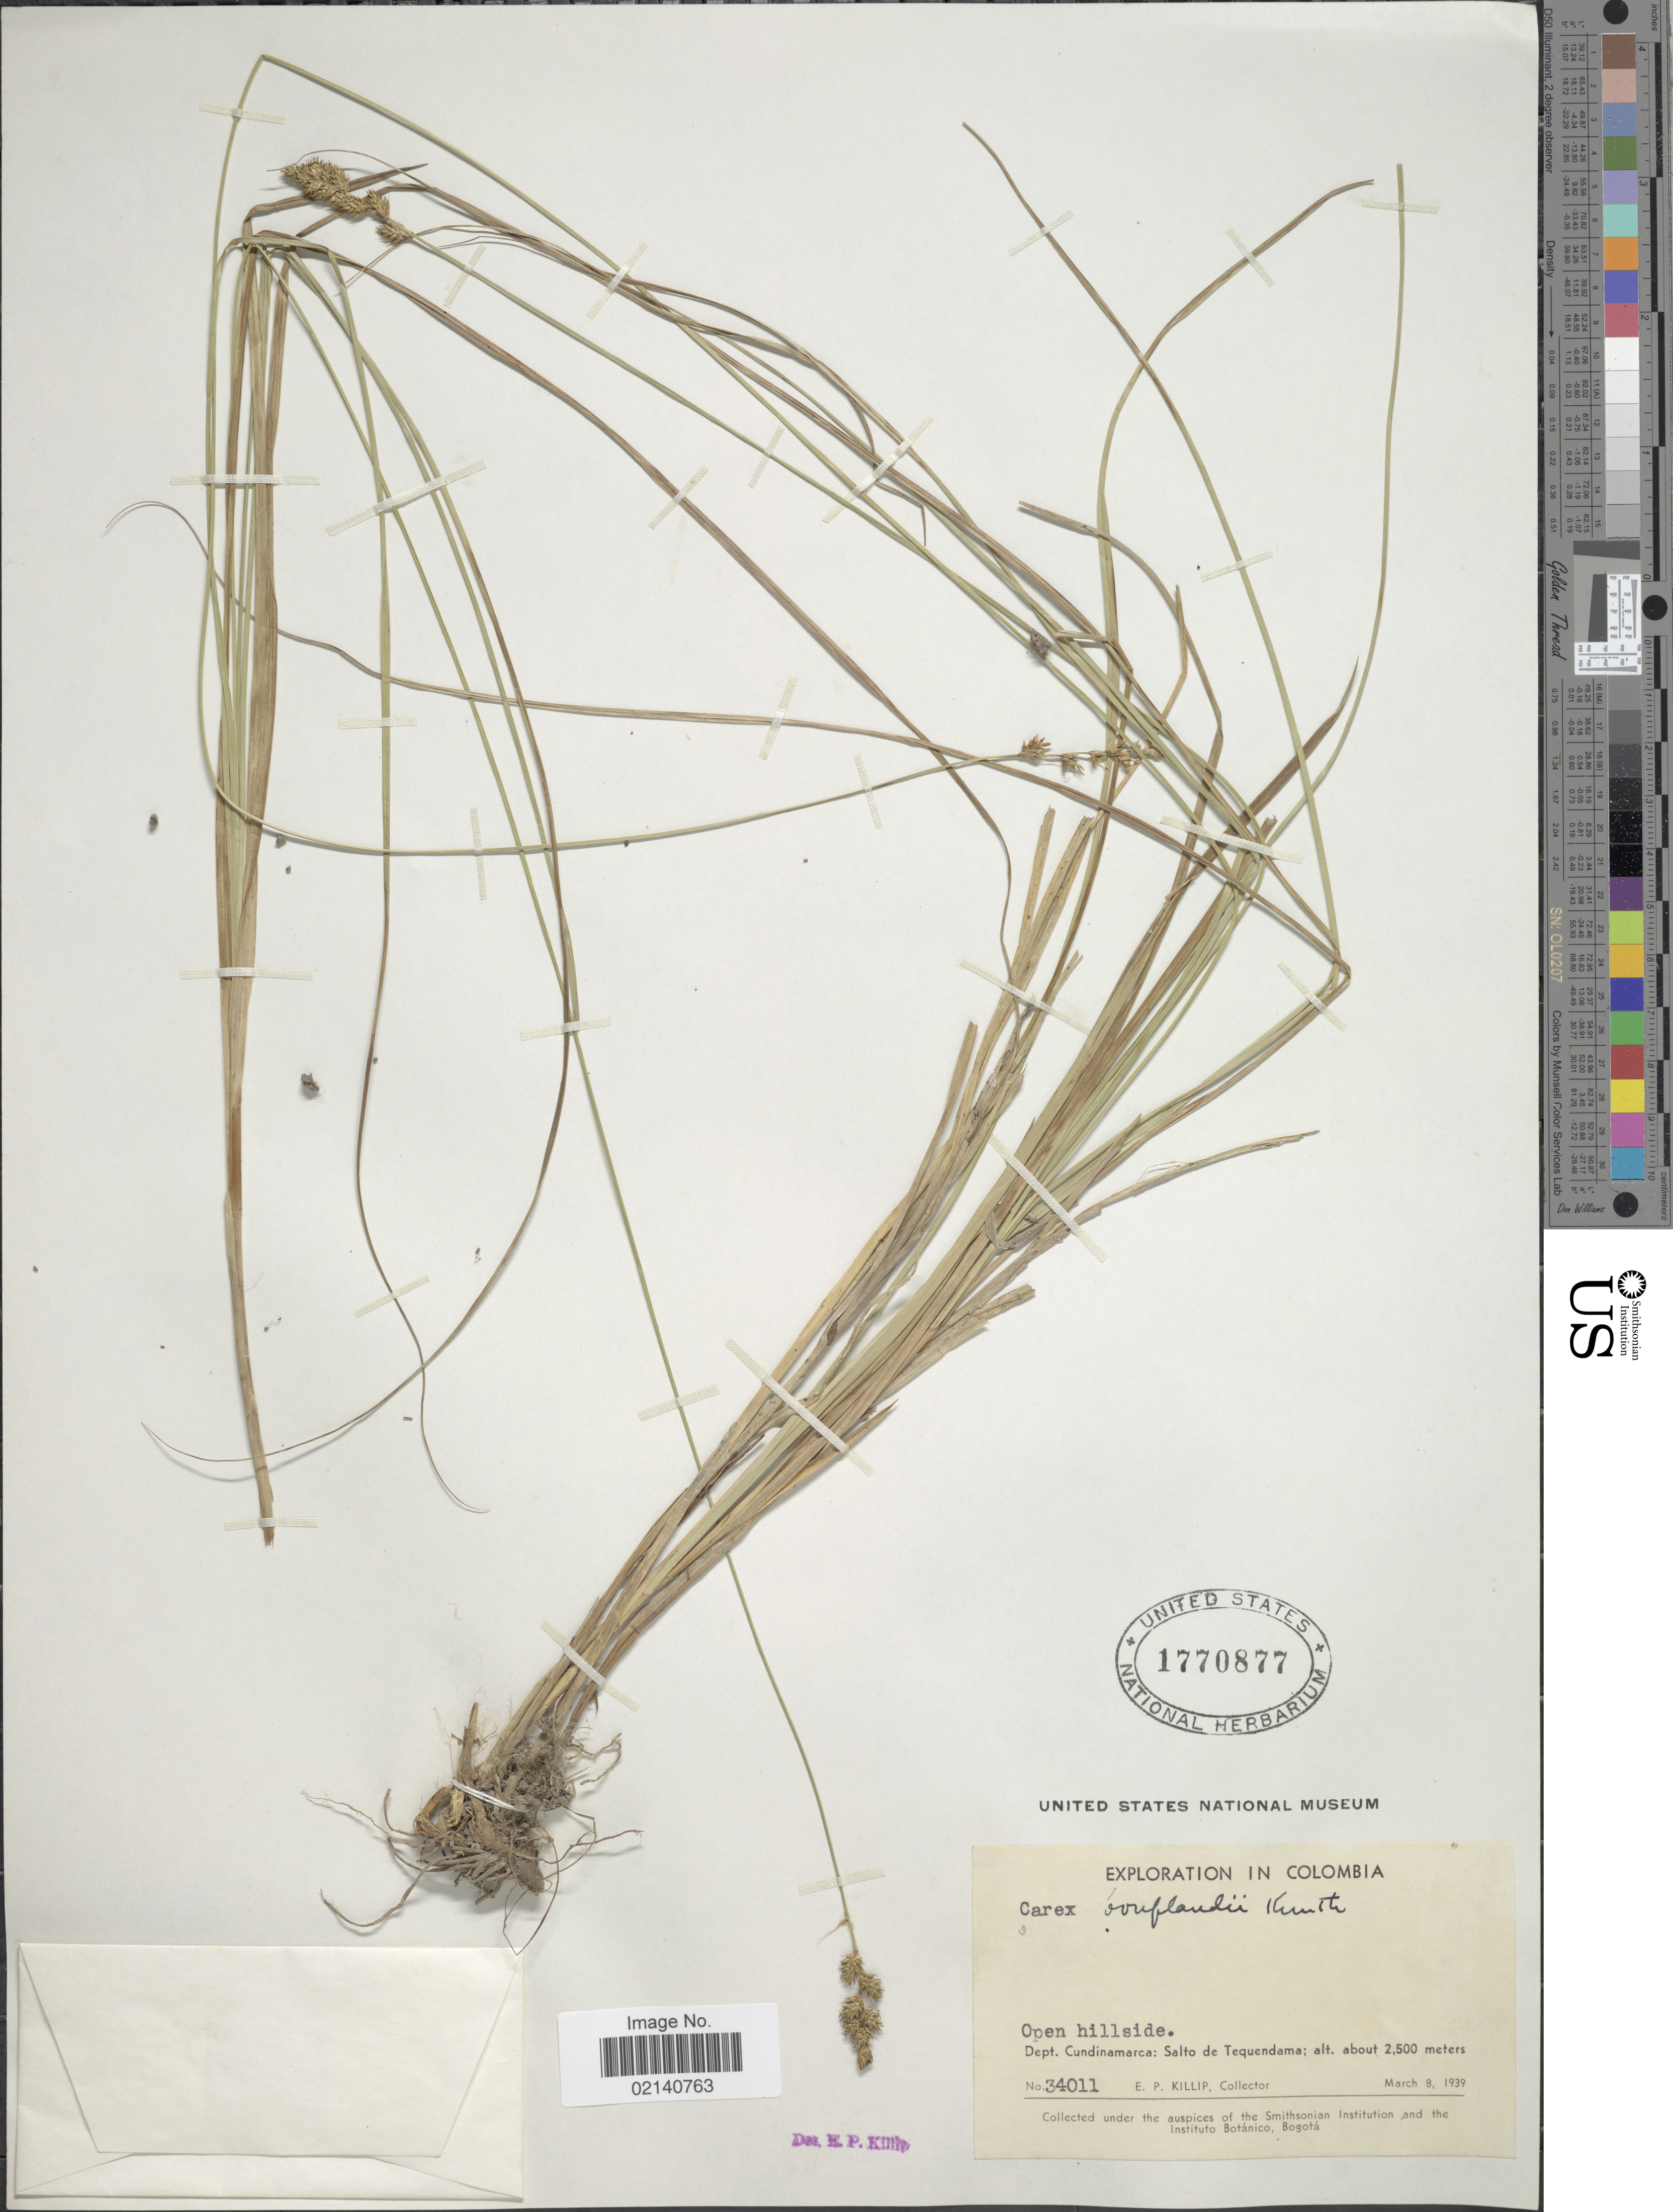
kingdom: Plantae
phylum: Tracheophyta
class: Liliopsida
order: Poales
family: Cyperaceae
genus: Carex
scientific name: Carex bonplandii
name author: Kunth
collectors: E. P. Killip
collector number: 34011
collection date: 1939-03-08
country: Colombia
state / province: Cundinamarca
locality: Open hillside, Salto de Tequendama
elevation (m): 2500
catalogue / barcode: US 1770877